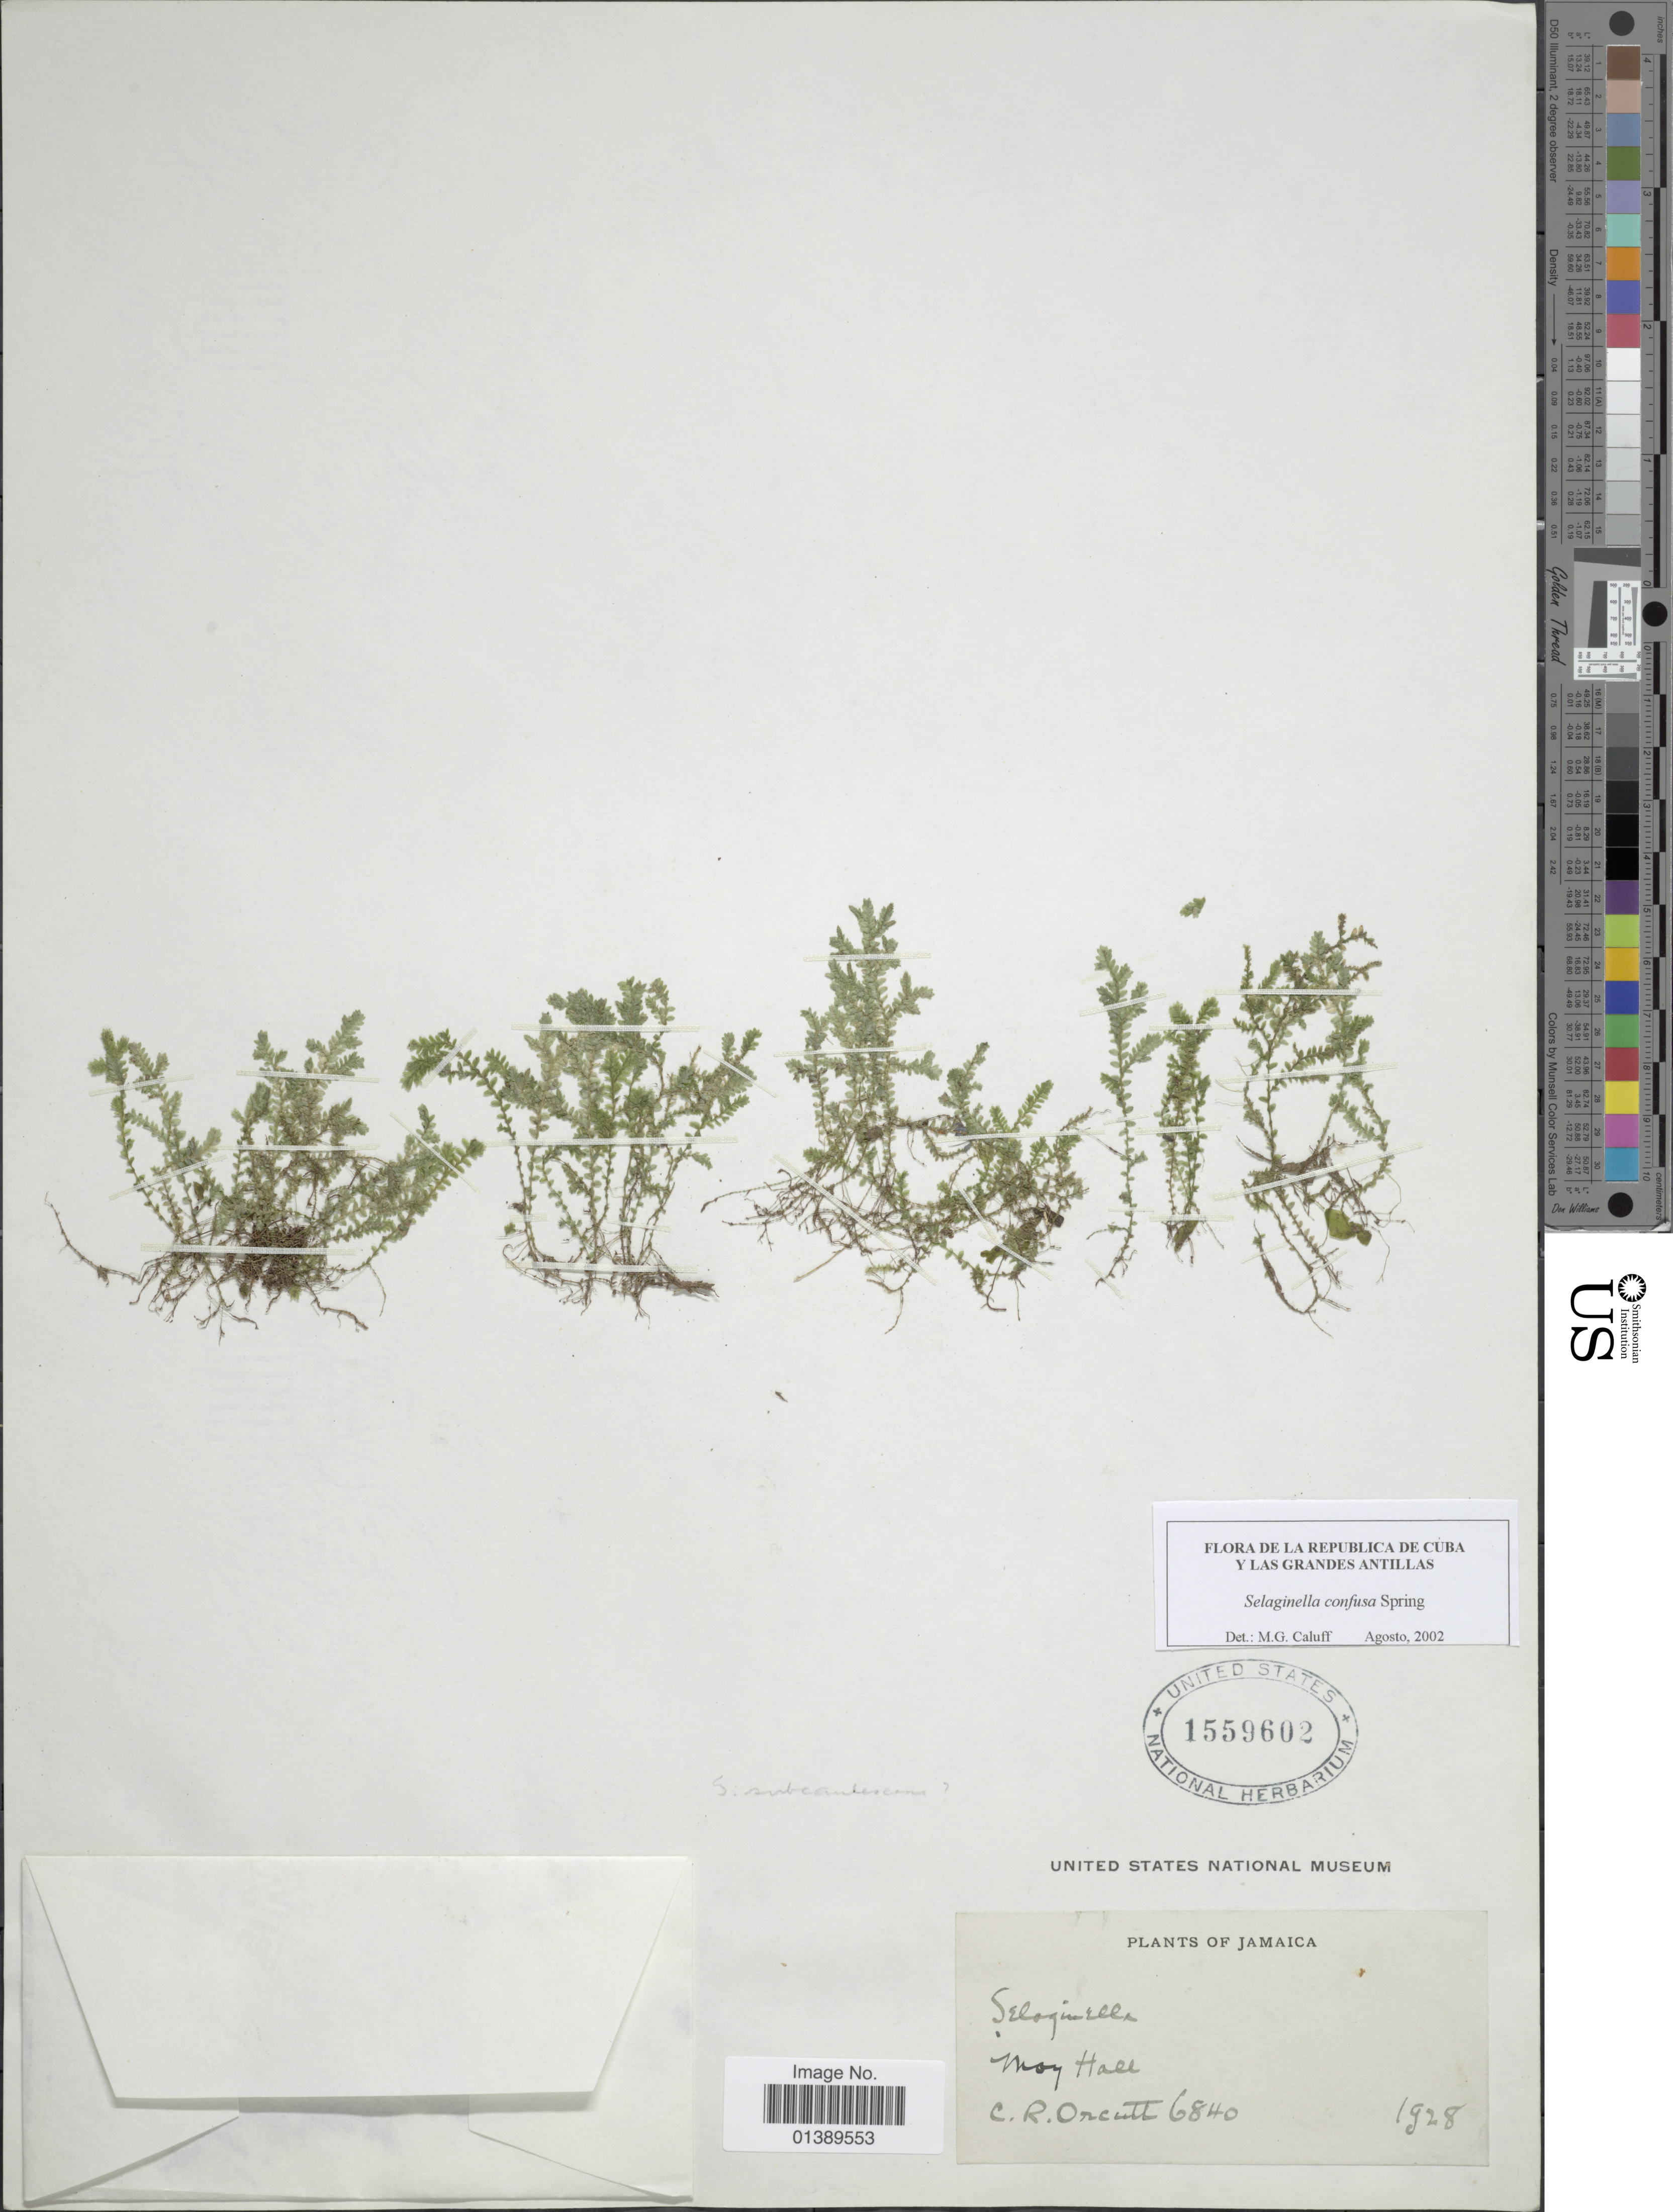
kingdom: Plantae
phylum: Tracheophyta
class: Lycopodiopsida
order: Selaginellales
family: Selaginellaceae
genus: Selaginella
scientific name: Selaginella confusa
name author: Spring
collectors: C. R. Orcutt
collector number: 6840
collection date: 1928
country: Jamaica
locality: Moy Hall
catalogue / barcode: US 1559602